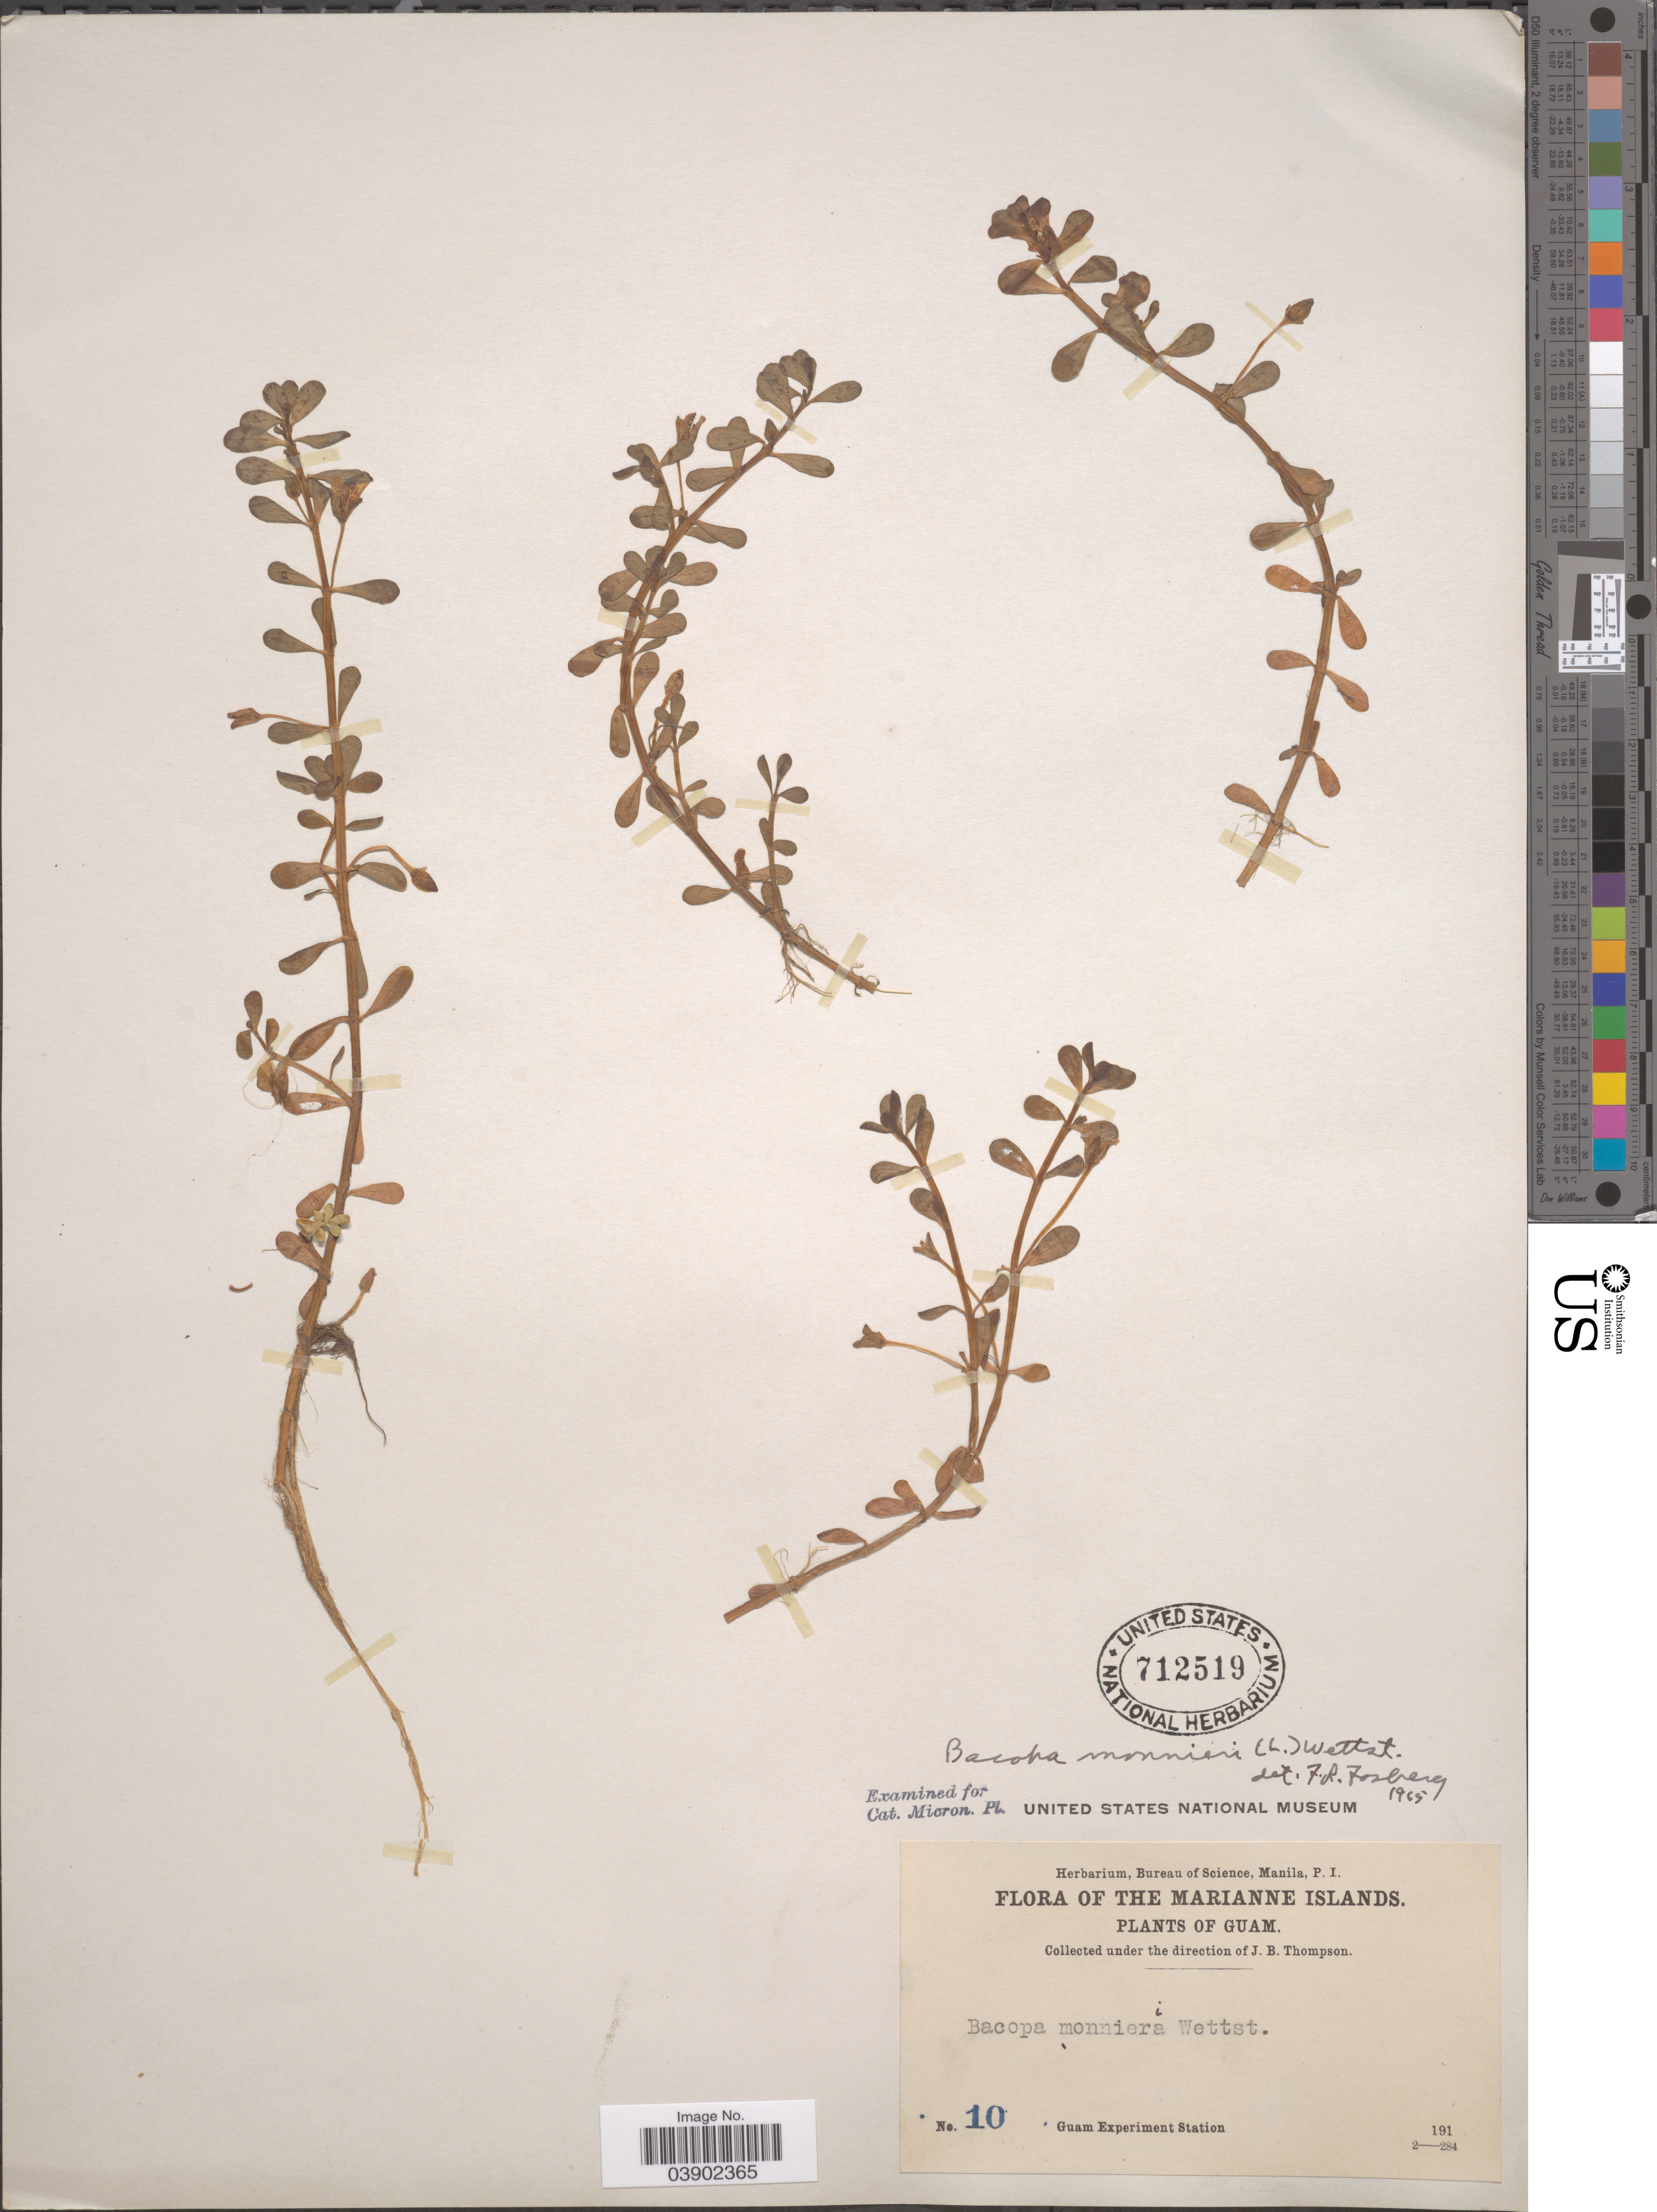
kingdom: Plantae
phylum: Tracheophyta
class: Magnoliopsida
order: Lamiales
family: Plantaginaceae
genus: Bacopa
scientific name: Bacopa monnieri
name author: (L.) Pennell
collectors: Guam Exp. Sta.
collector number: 10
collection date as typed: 191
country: Guam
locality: The Marianne Islands.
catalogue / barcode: US 712519